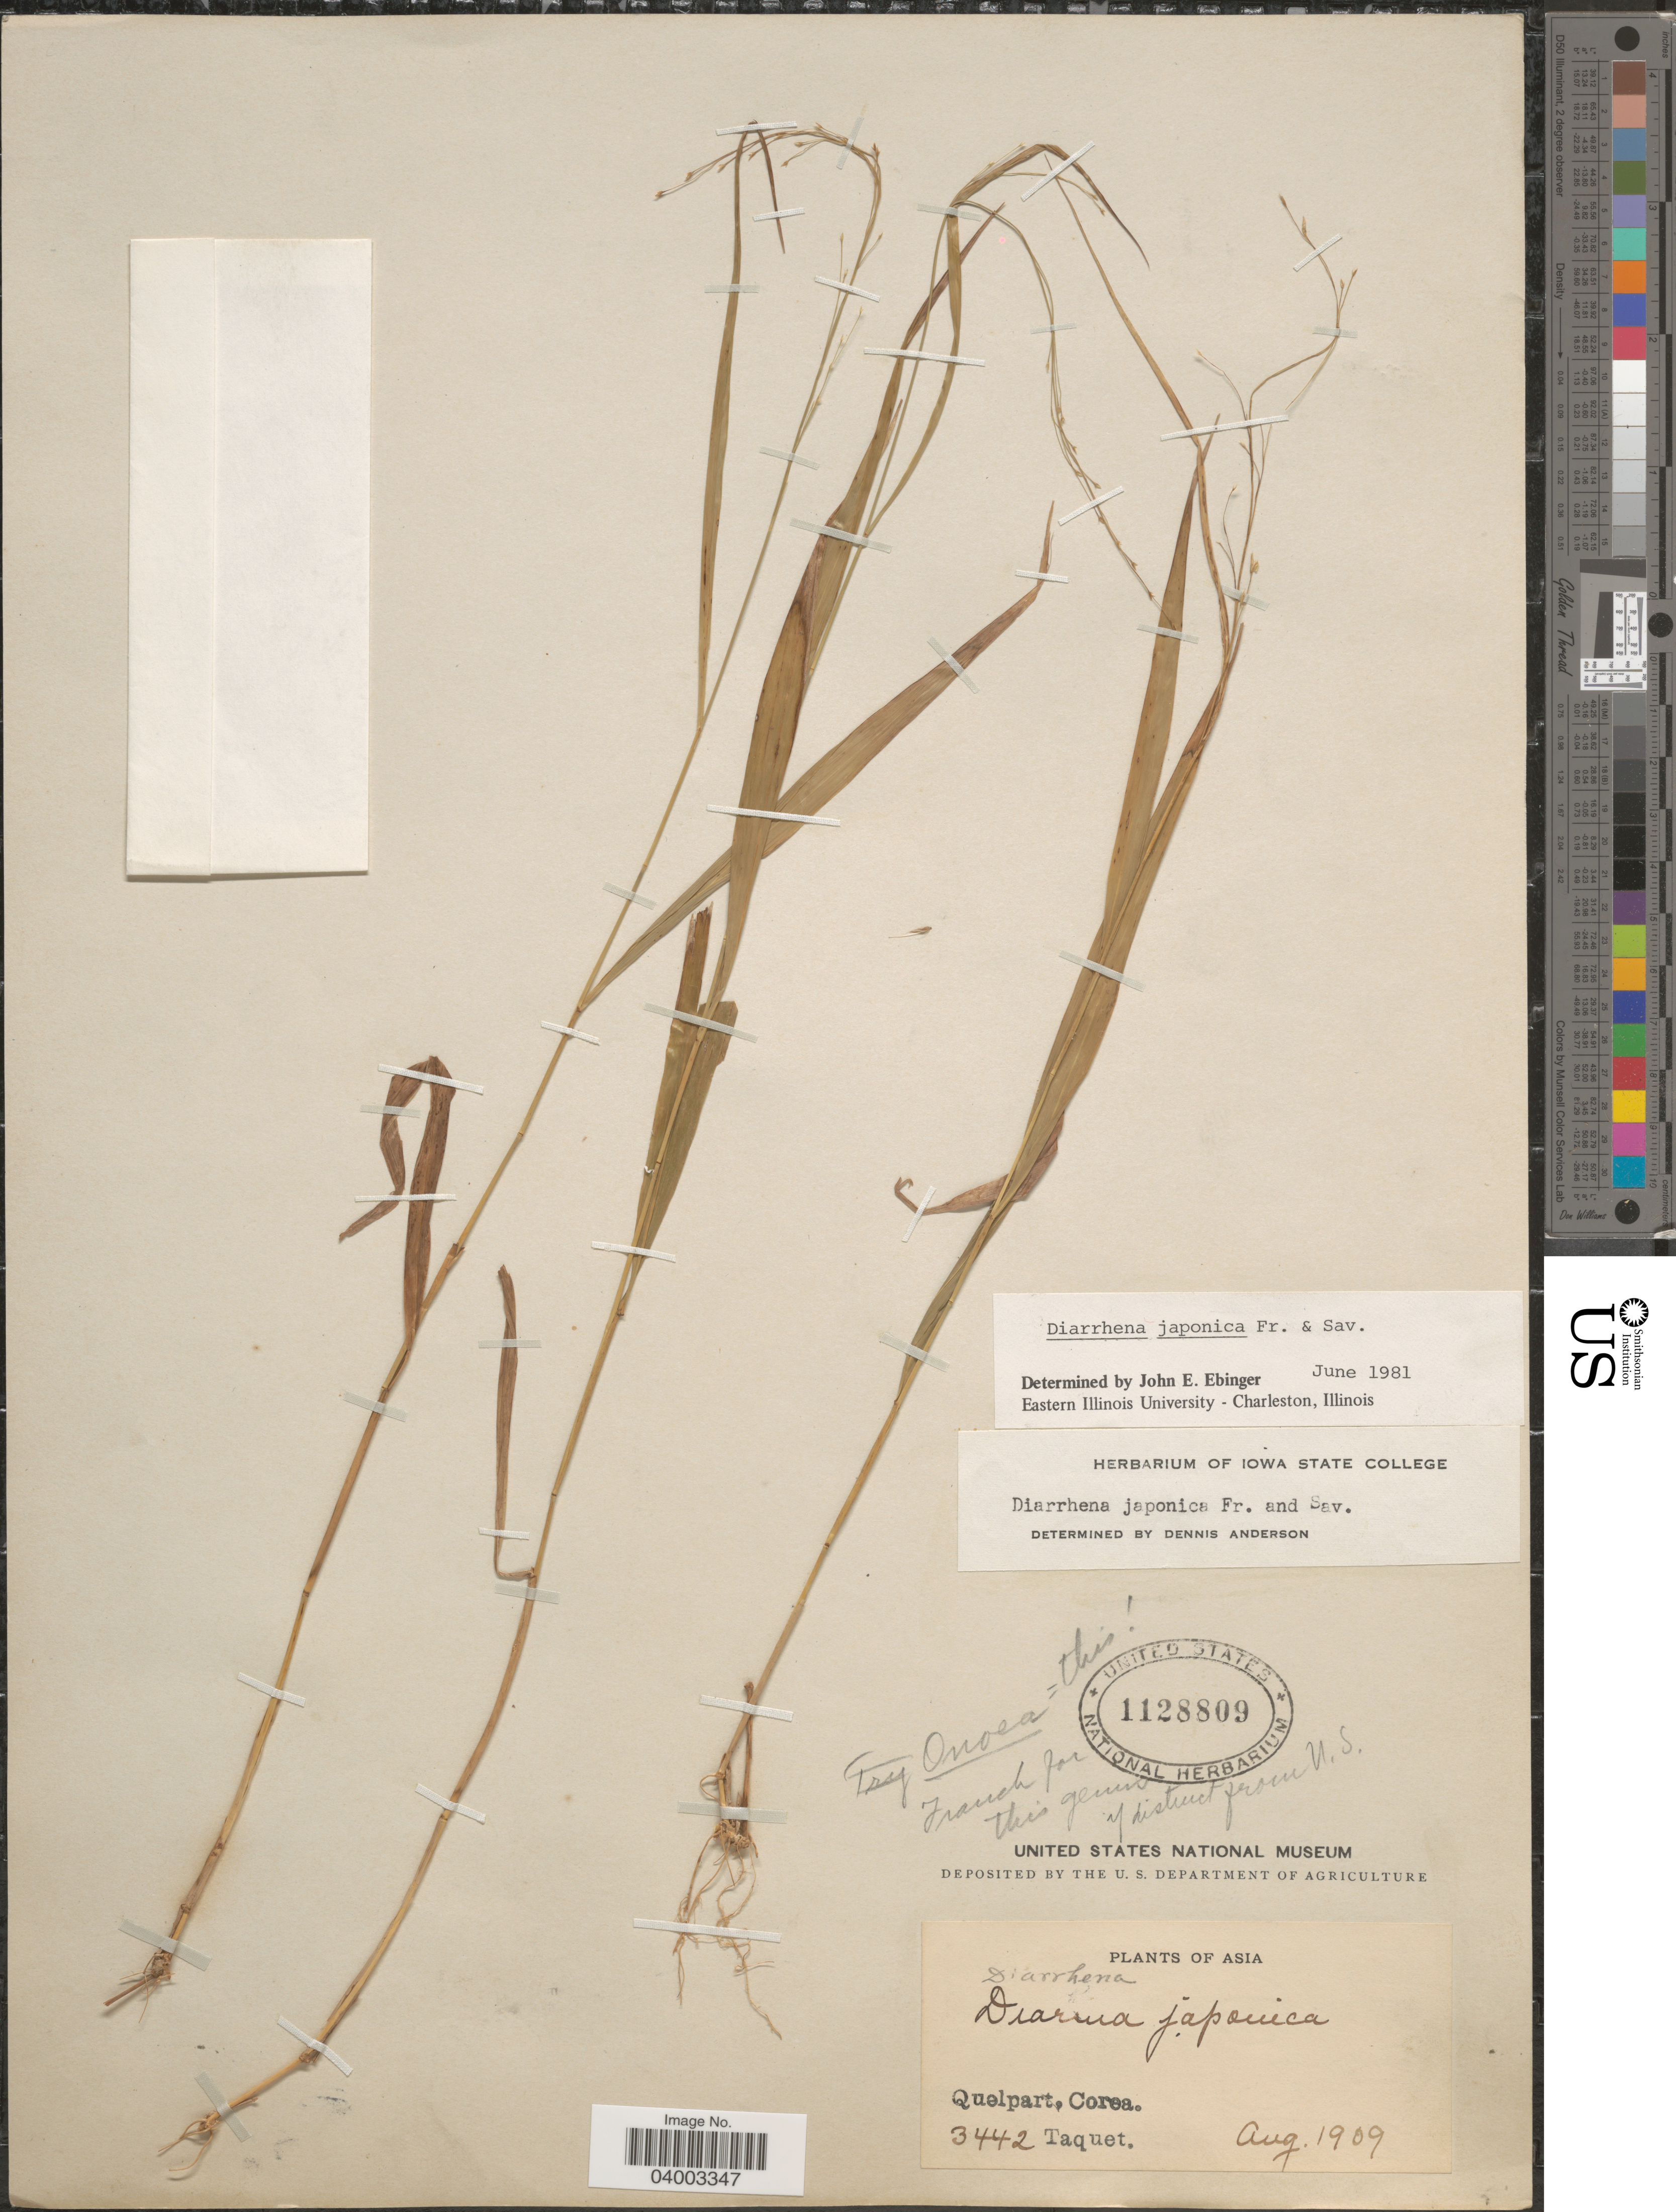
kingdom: Plantae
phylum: Tracheophyta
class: Liliopsida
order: Poales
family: Poaceae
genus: Diarrhena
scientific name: Diarrhena japonica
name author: Franch. & Sav.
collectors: Taquet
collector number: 3442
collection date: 1909-08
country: South Korea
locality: Quelpart, Corea.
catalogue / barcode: US 1128809